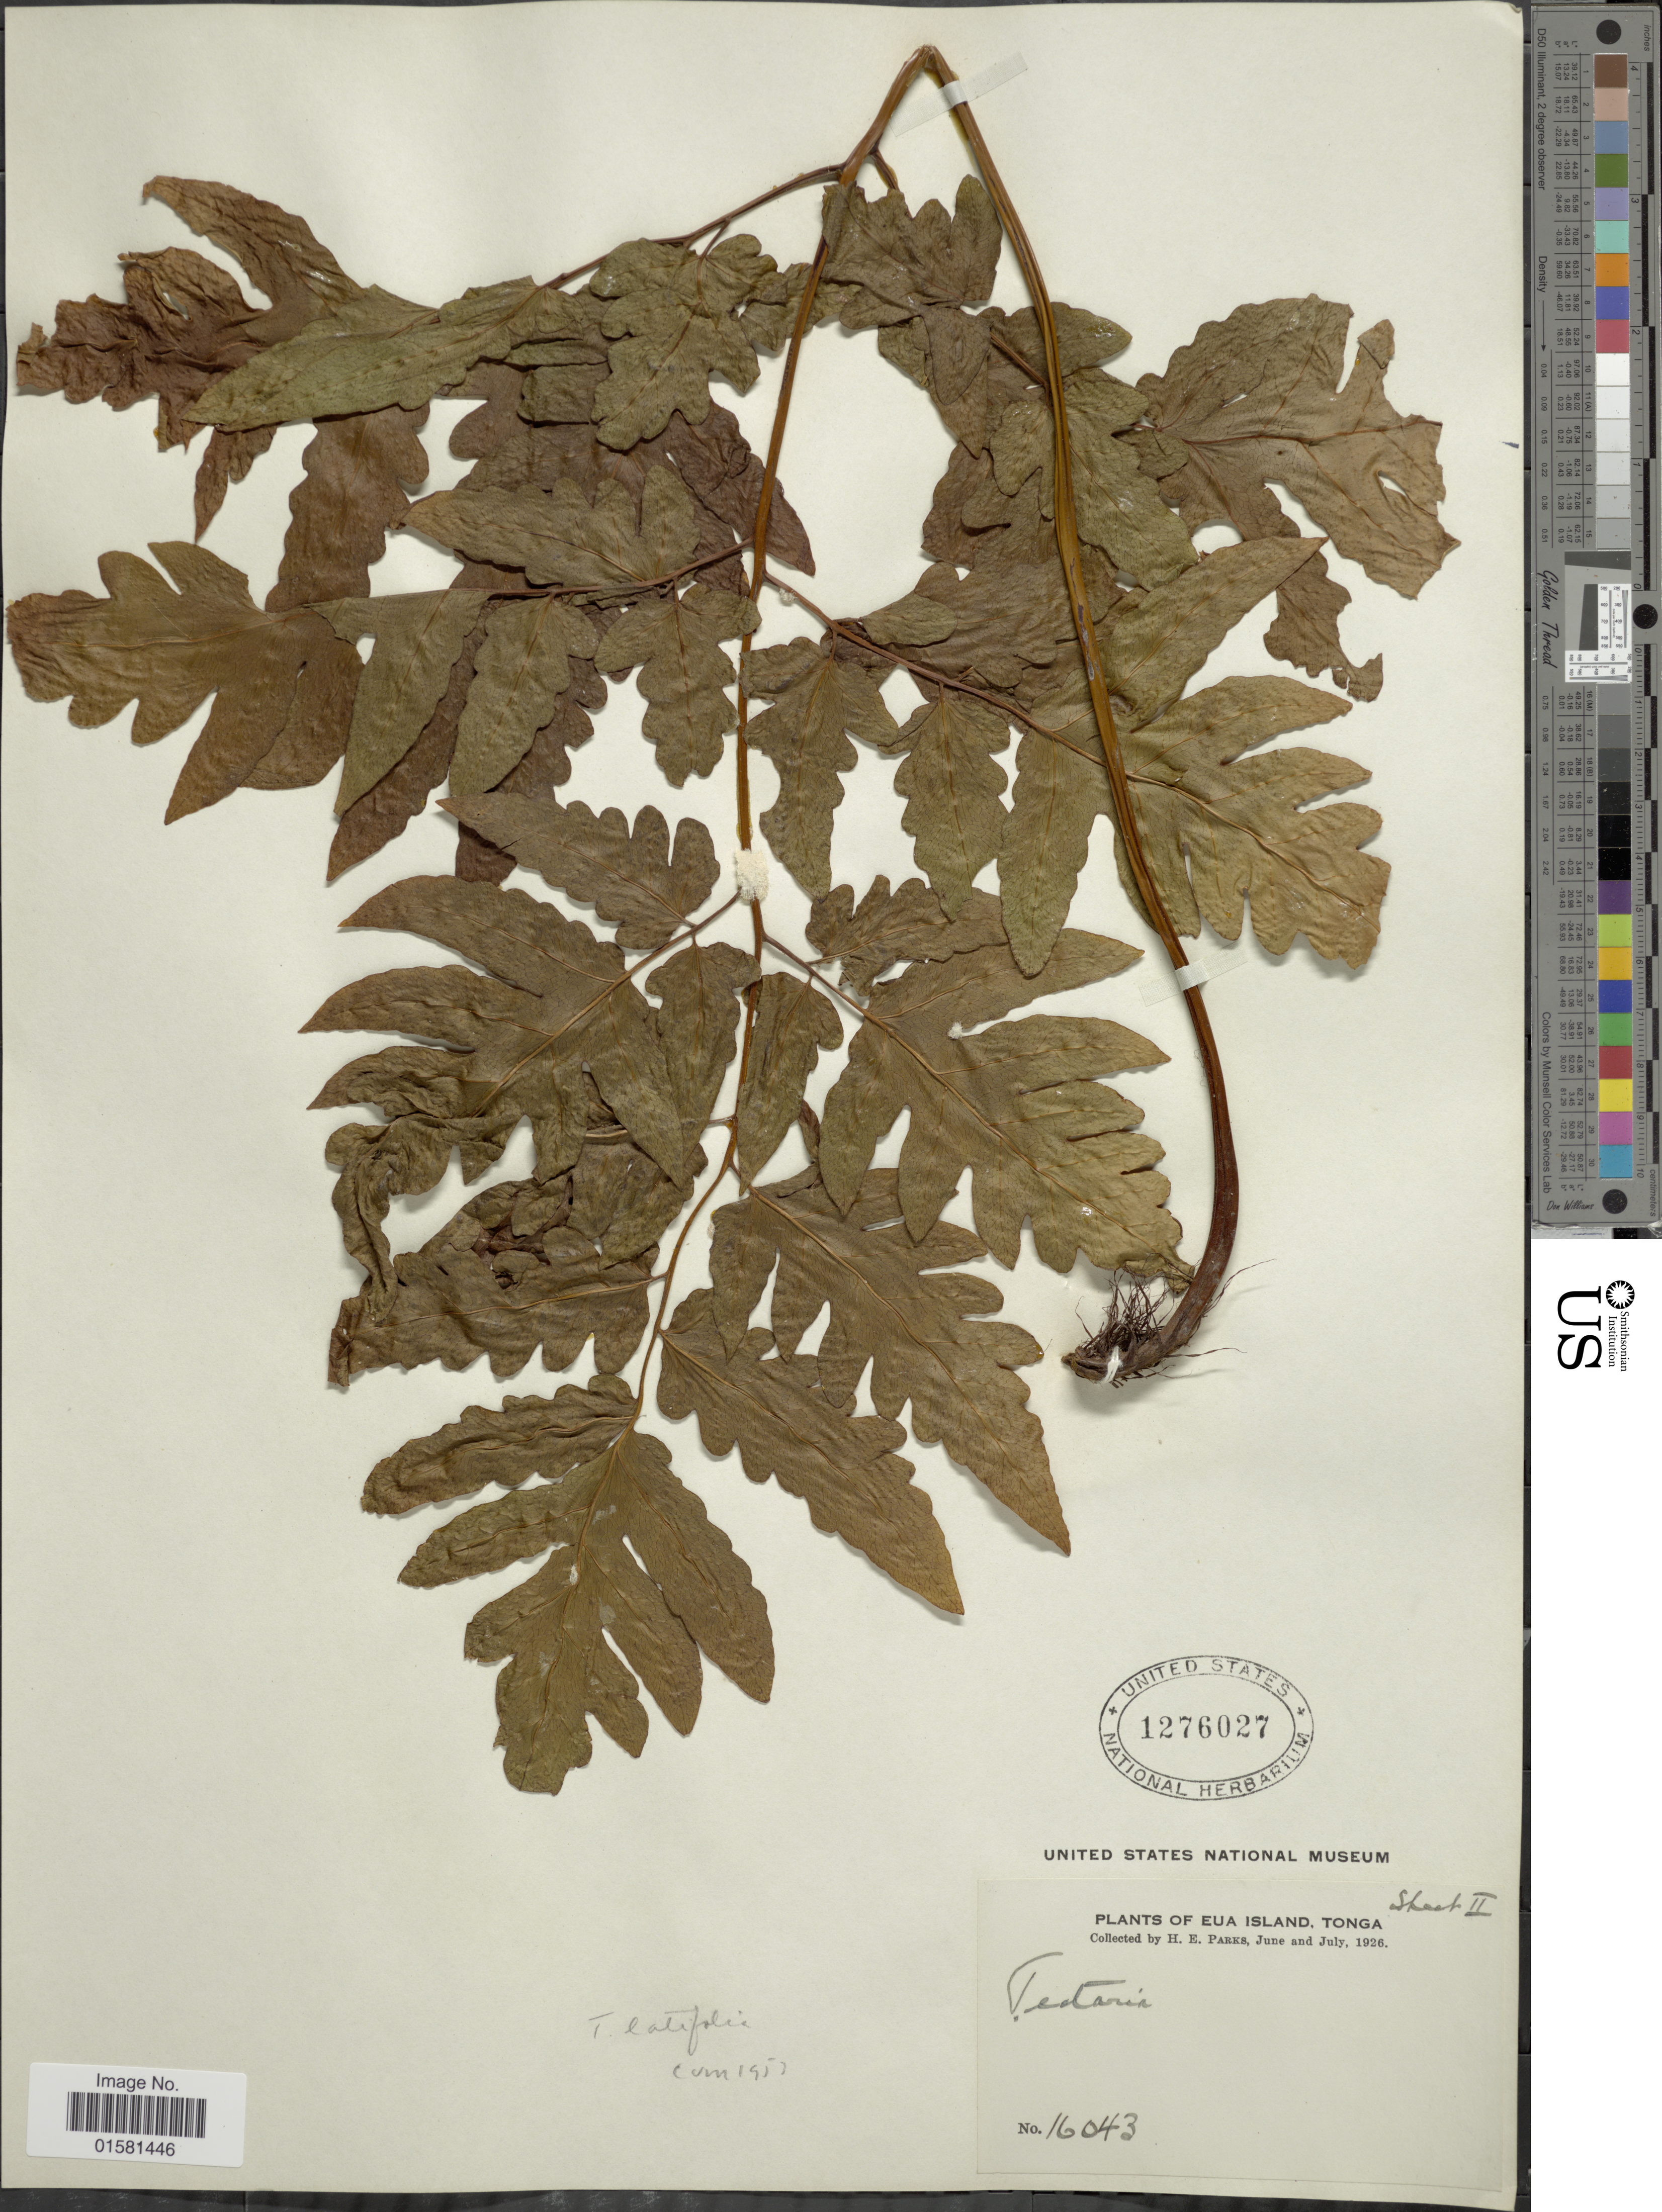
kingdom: Plantae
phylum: Tracheophyta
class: Polypodiopsida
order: Polypodiales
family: Tectariaceae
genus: Tectaria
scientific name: Tectaria latifolia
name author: (G. Forst.) Copel.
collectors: H. E. Parks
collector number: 16043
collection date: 1926-06/1926-07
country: Tonga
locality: EUA Island, Tonga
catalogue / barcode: US 1276027